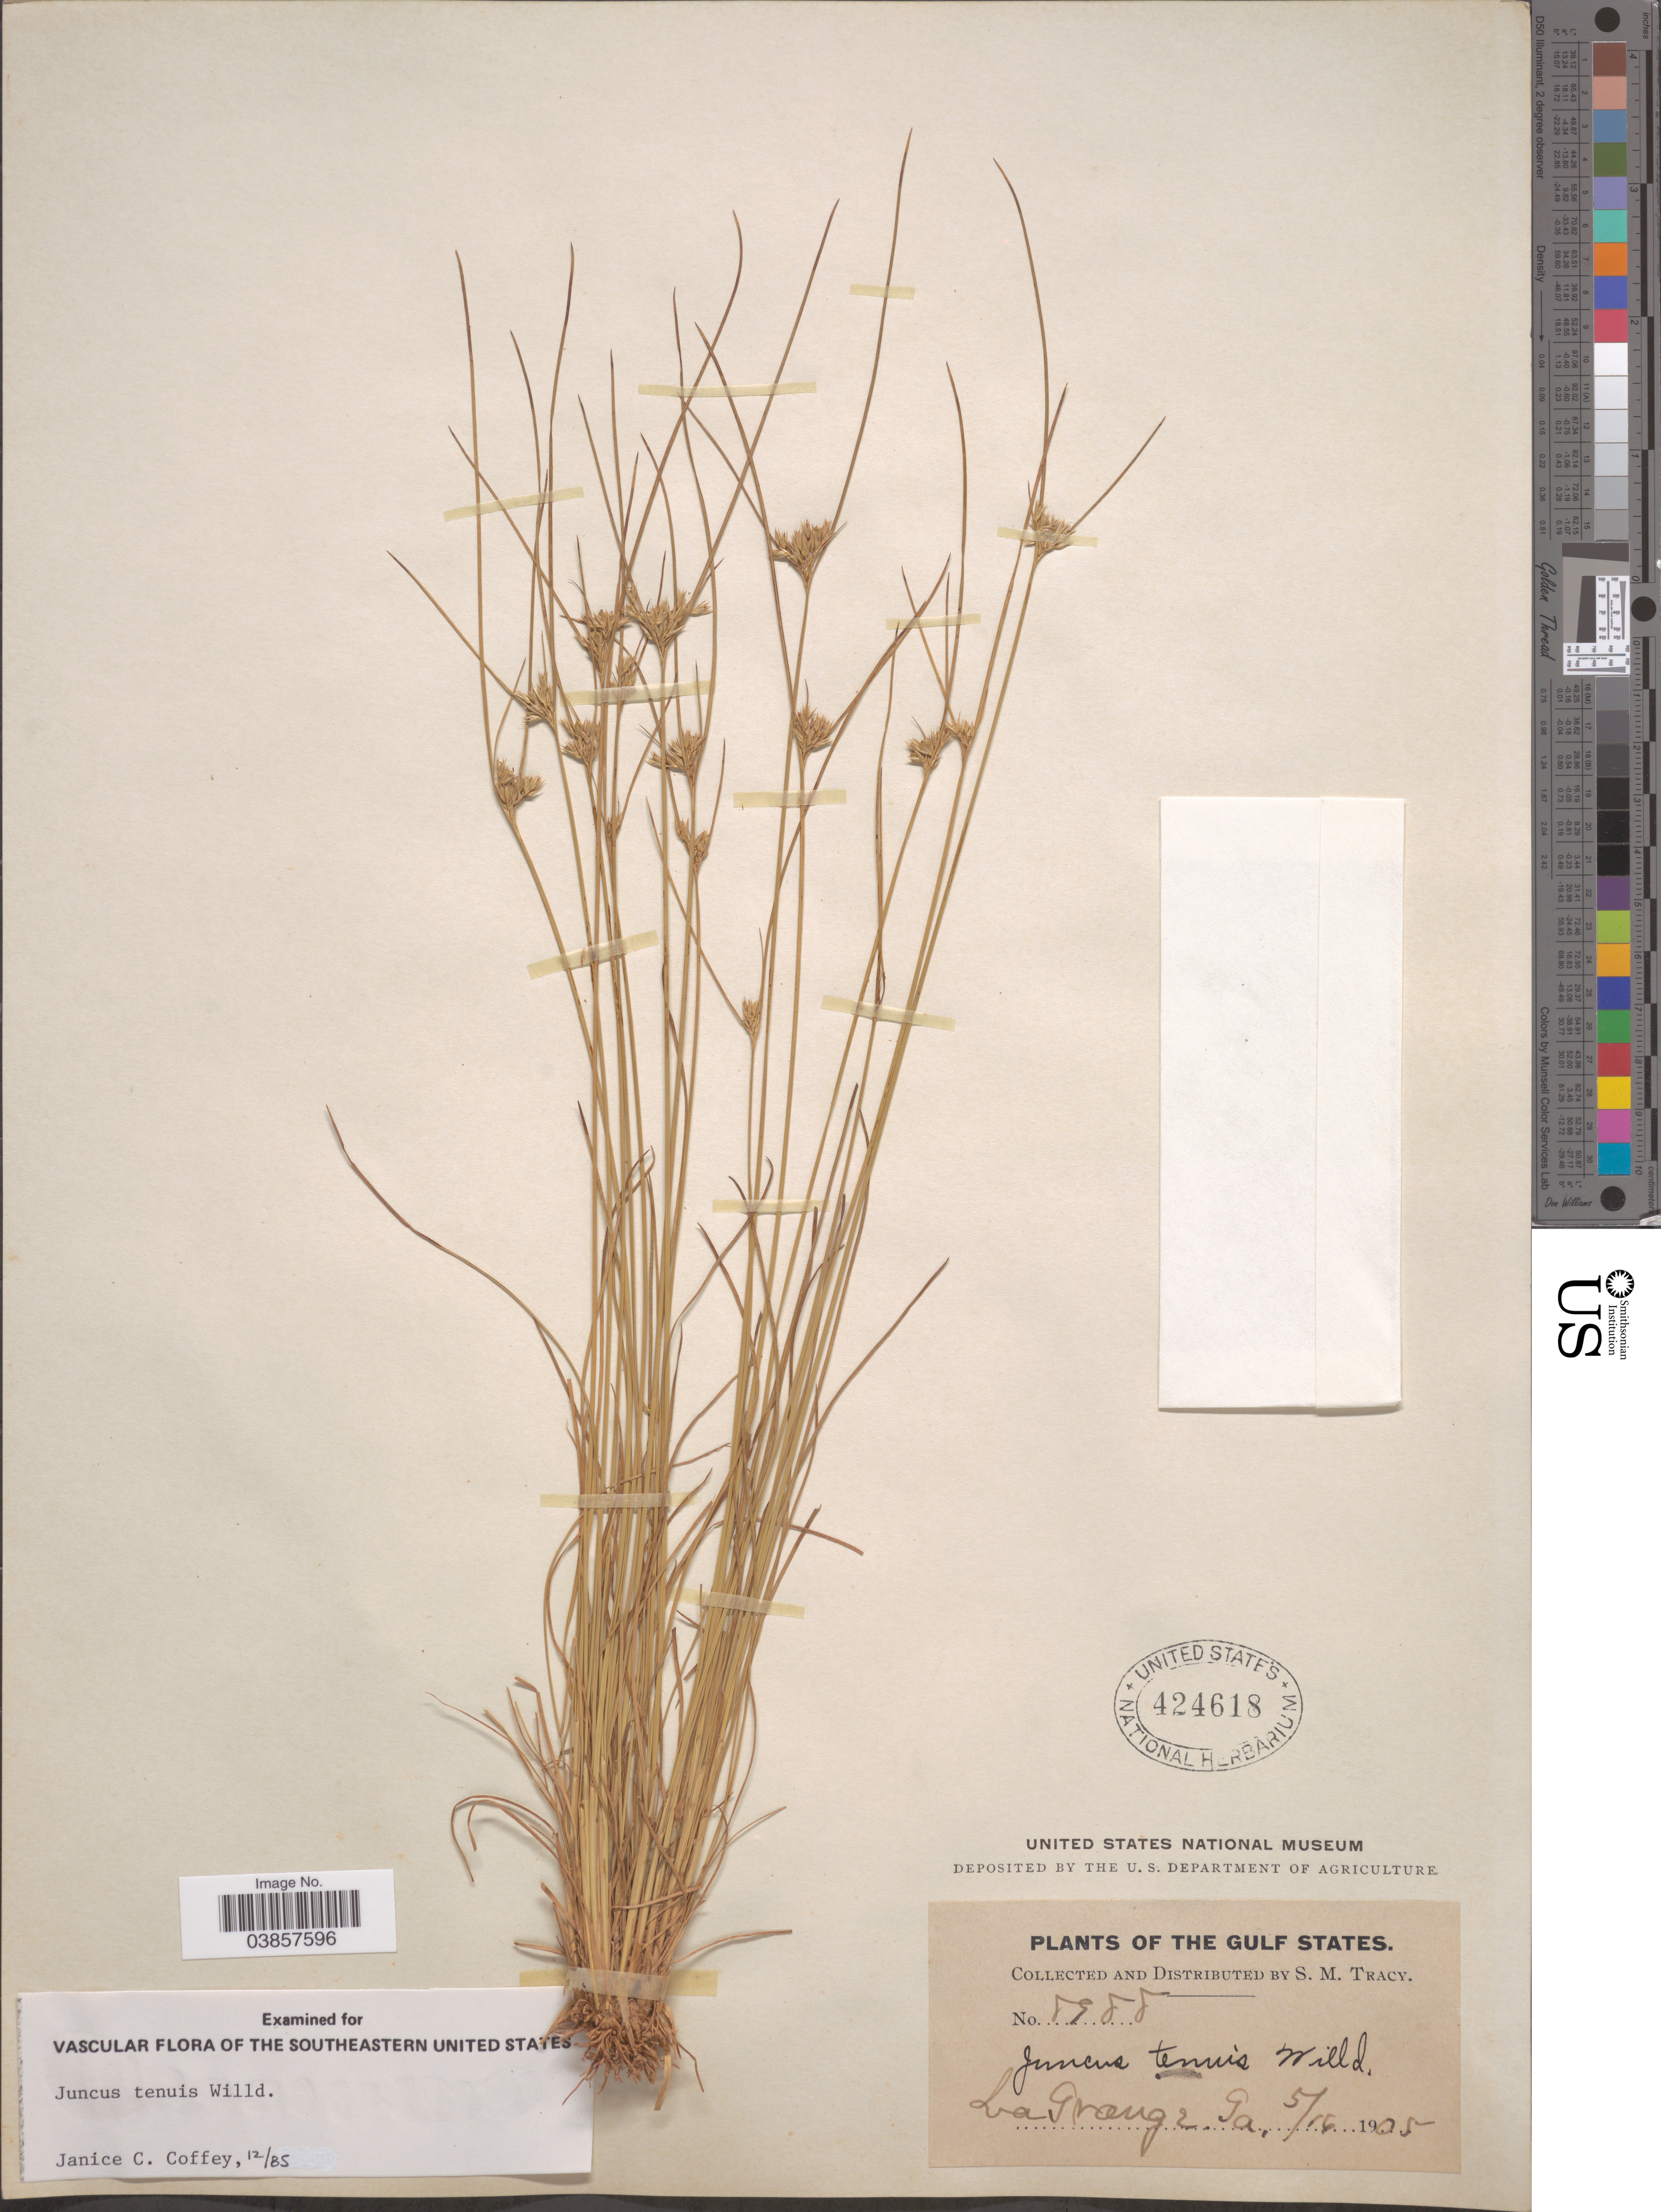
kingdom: Plantae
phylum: Tracheophyta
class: Liliopsida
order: Poales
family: Juncaceae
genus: Juncus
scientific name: Juncus tenuis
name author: Willd.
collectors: S. M. Tracy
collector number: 8988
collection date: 1905-05-16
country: United States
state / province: Georgia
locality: The Gulf States. La Grange.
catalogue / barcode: US 424618